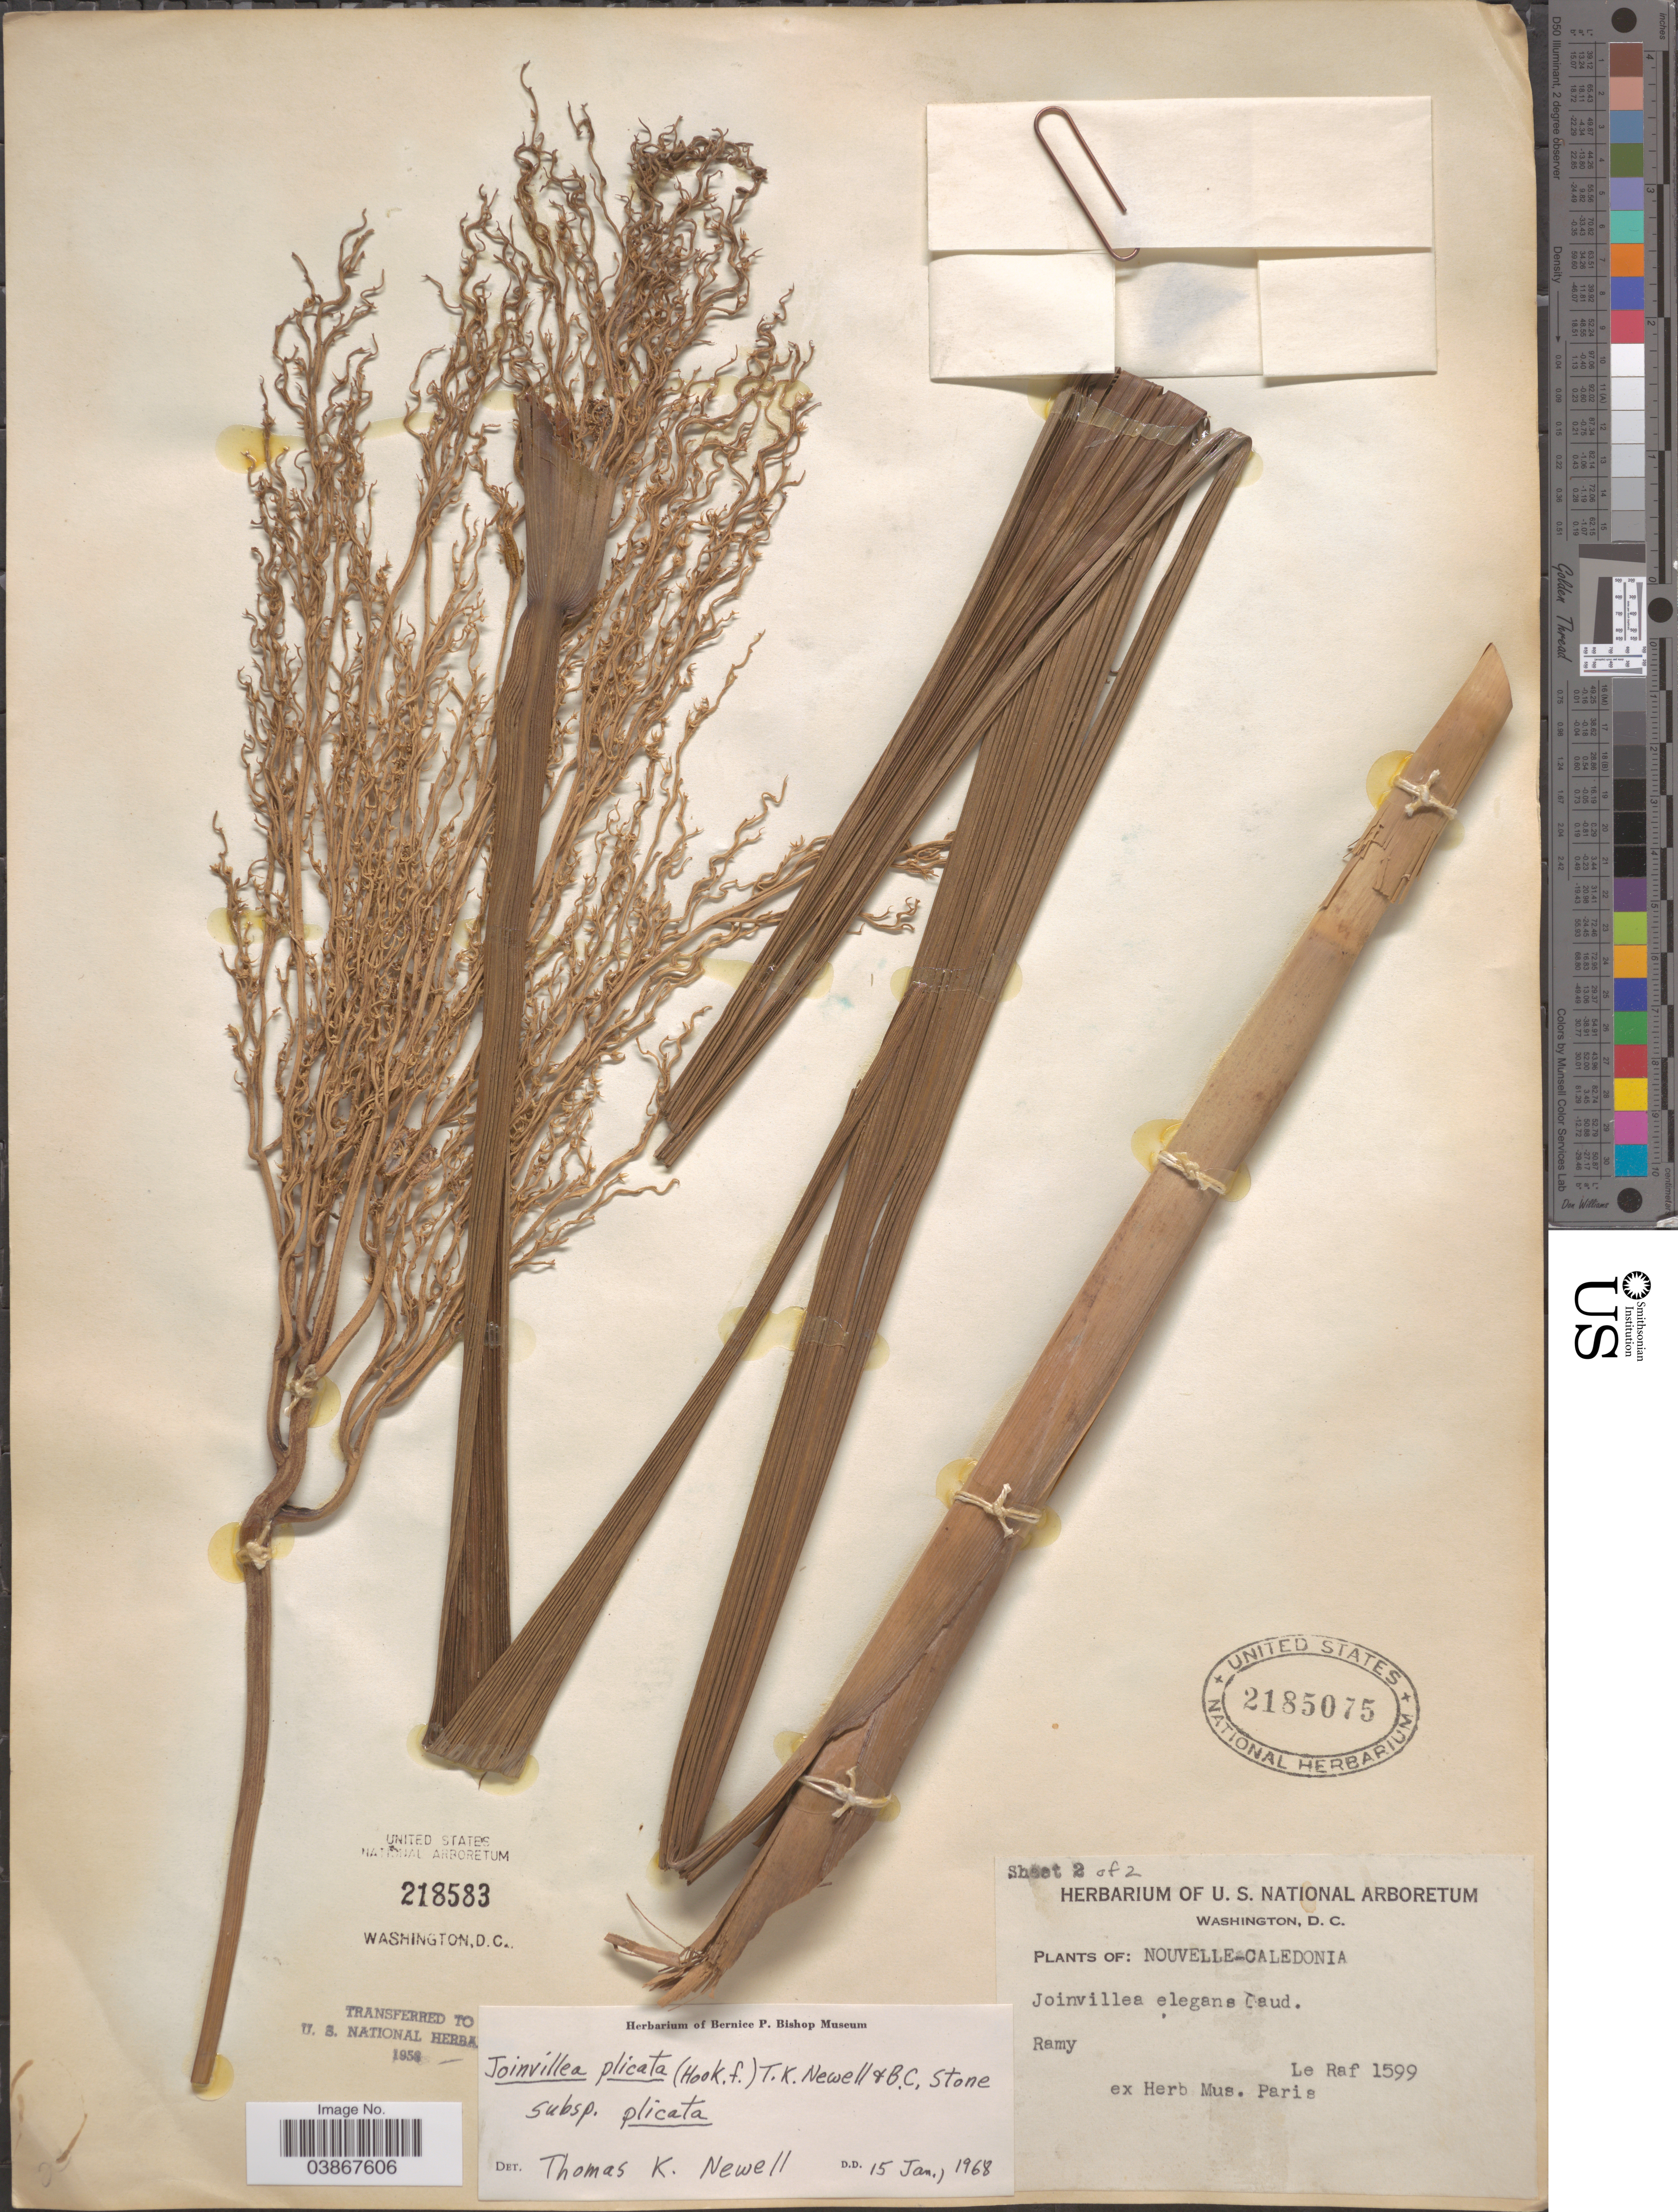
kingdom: Plantae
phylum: Tracheophyta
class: Liliopsida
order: Poales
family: Joinvilleaceae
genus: Joinvillea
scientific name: Joinvillea plicata subsp. plicata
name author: (Hook. f.) Newell & B.C. Stone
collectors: Le Raf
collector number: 1599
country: New Caledonia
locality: Ramy.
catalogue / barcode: US 2185075